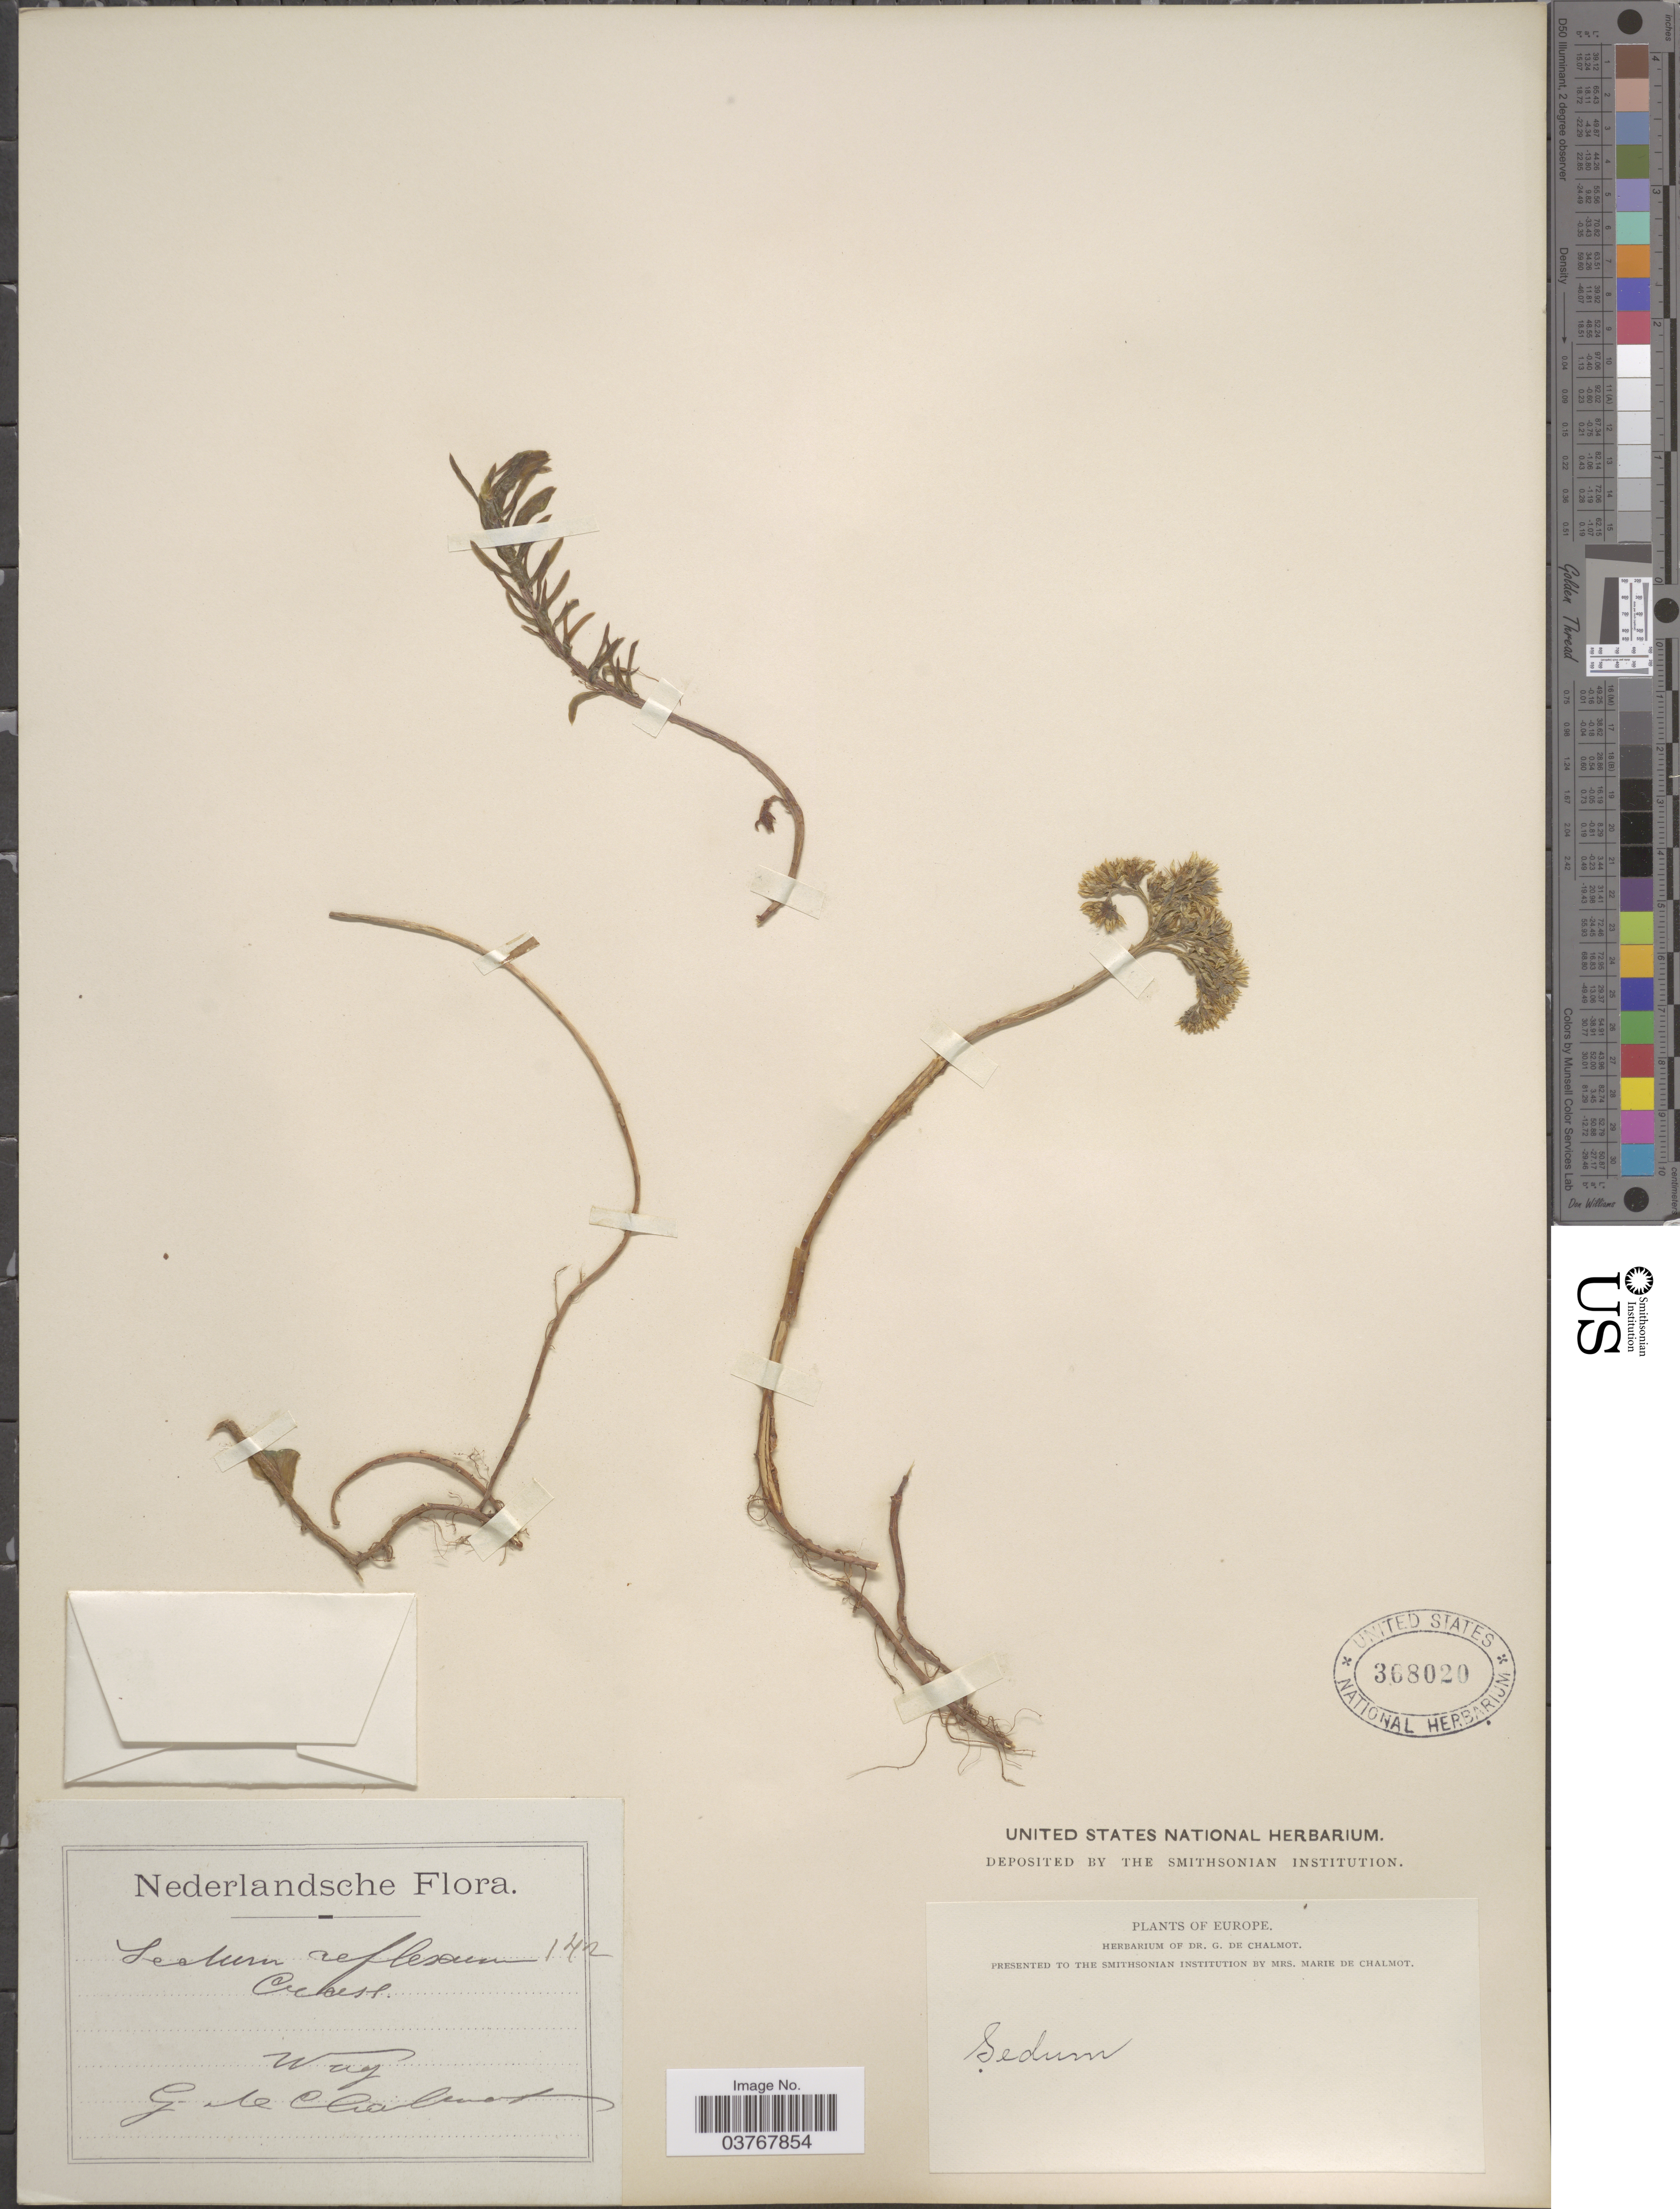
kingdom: Plantae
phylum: Tracheophyta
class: Magnoliopsida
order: Saxifragales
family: Crassulaceae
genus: Petrosedum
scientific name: Petrosedum rupestre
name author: (L.) P.V. Heath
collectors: G. de Chalmot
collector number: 142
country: Netherlands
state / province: Gelderland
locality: Wag.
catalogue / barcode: US 368020